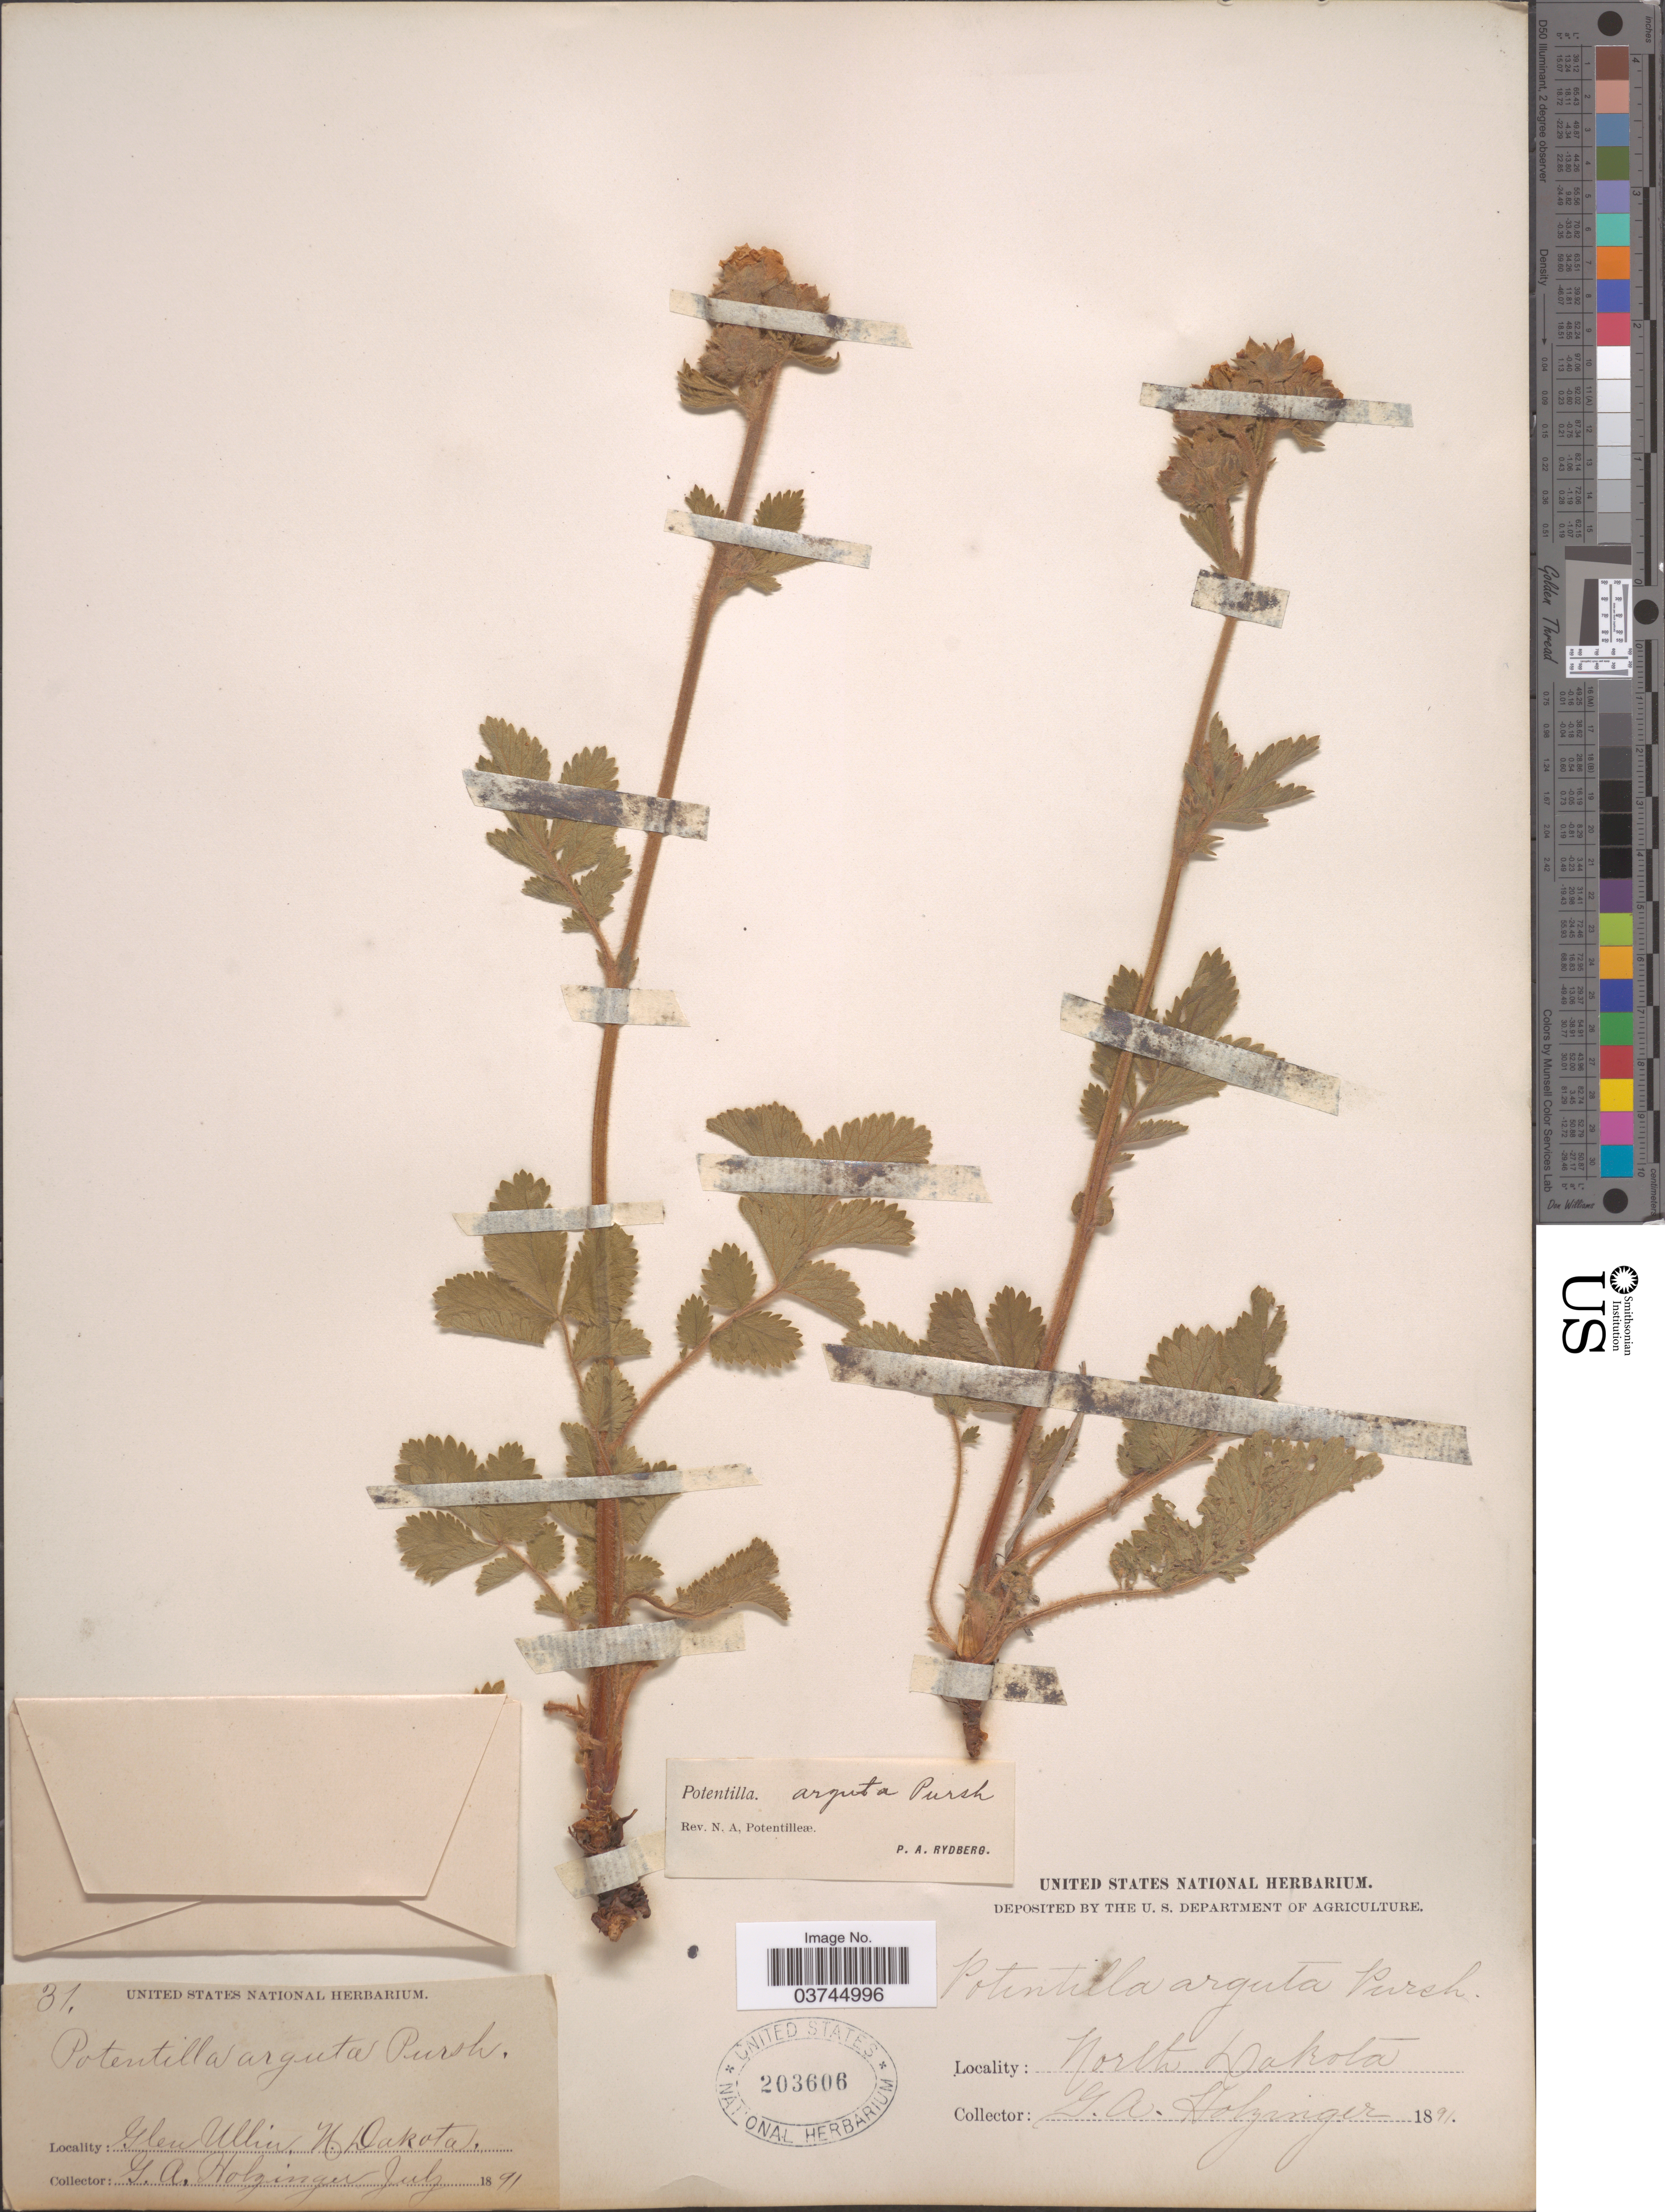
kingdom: Plantae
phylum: Tracheophyta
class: Magnoliopsida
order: Rosales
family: Rosaceae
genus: Drymocallis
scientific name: Drymocallis arguta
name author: (Pursh) Rydb.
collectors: G. A. Holzinger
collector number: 31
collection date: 1891-07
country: United States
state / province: North Dakota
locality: Glen Ullin.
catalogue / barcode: US 203606